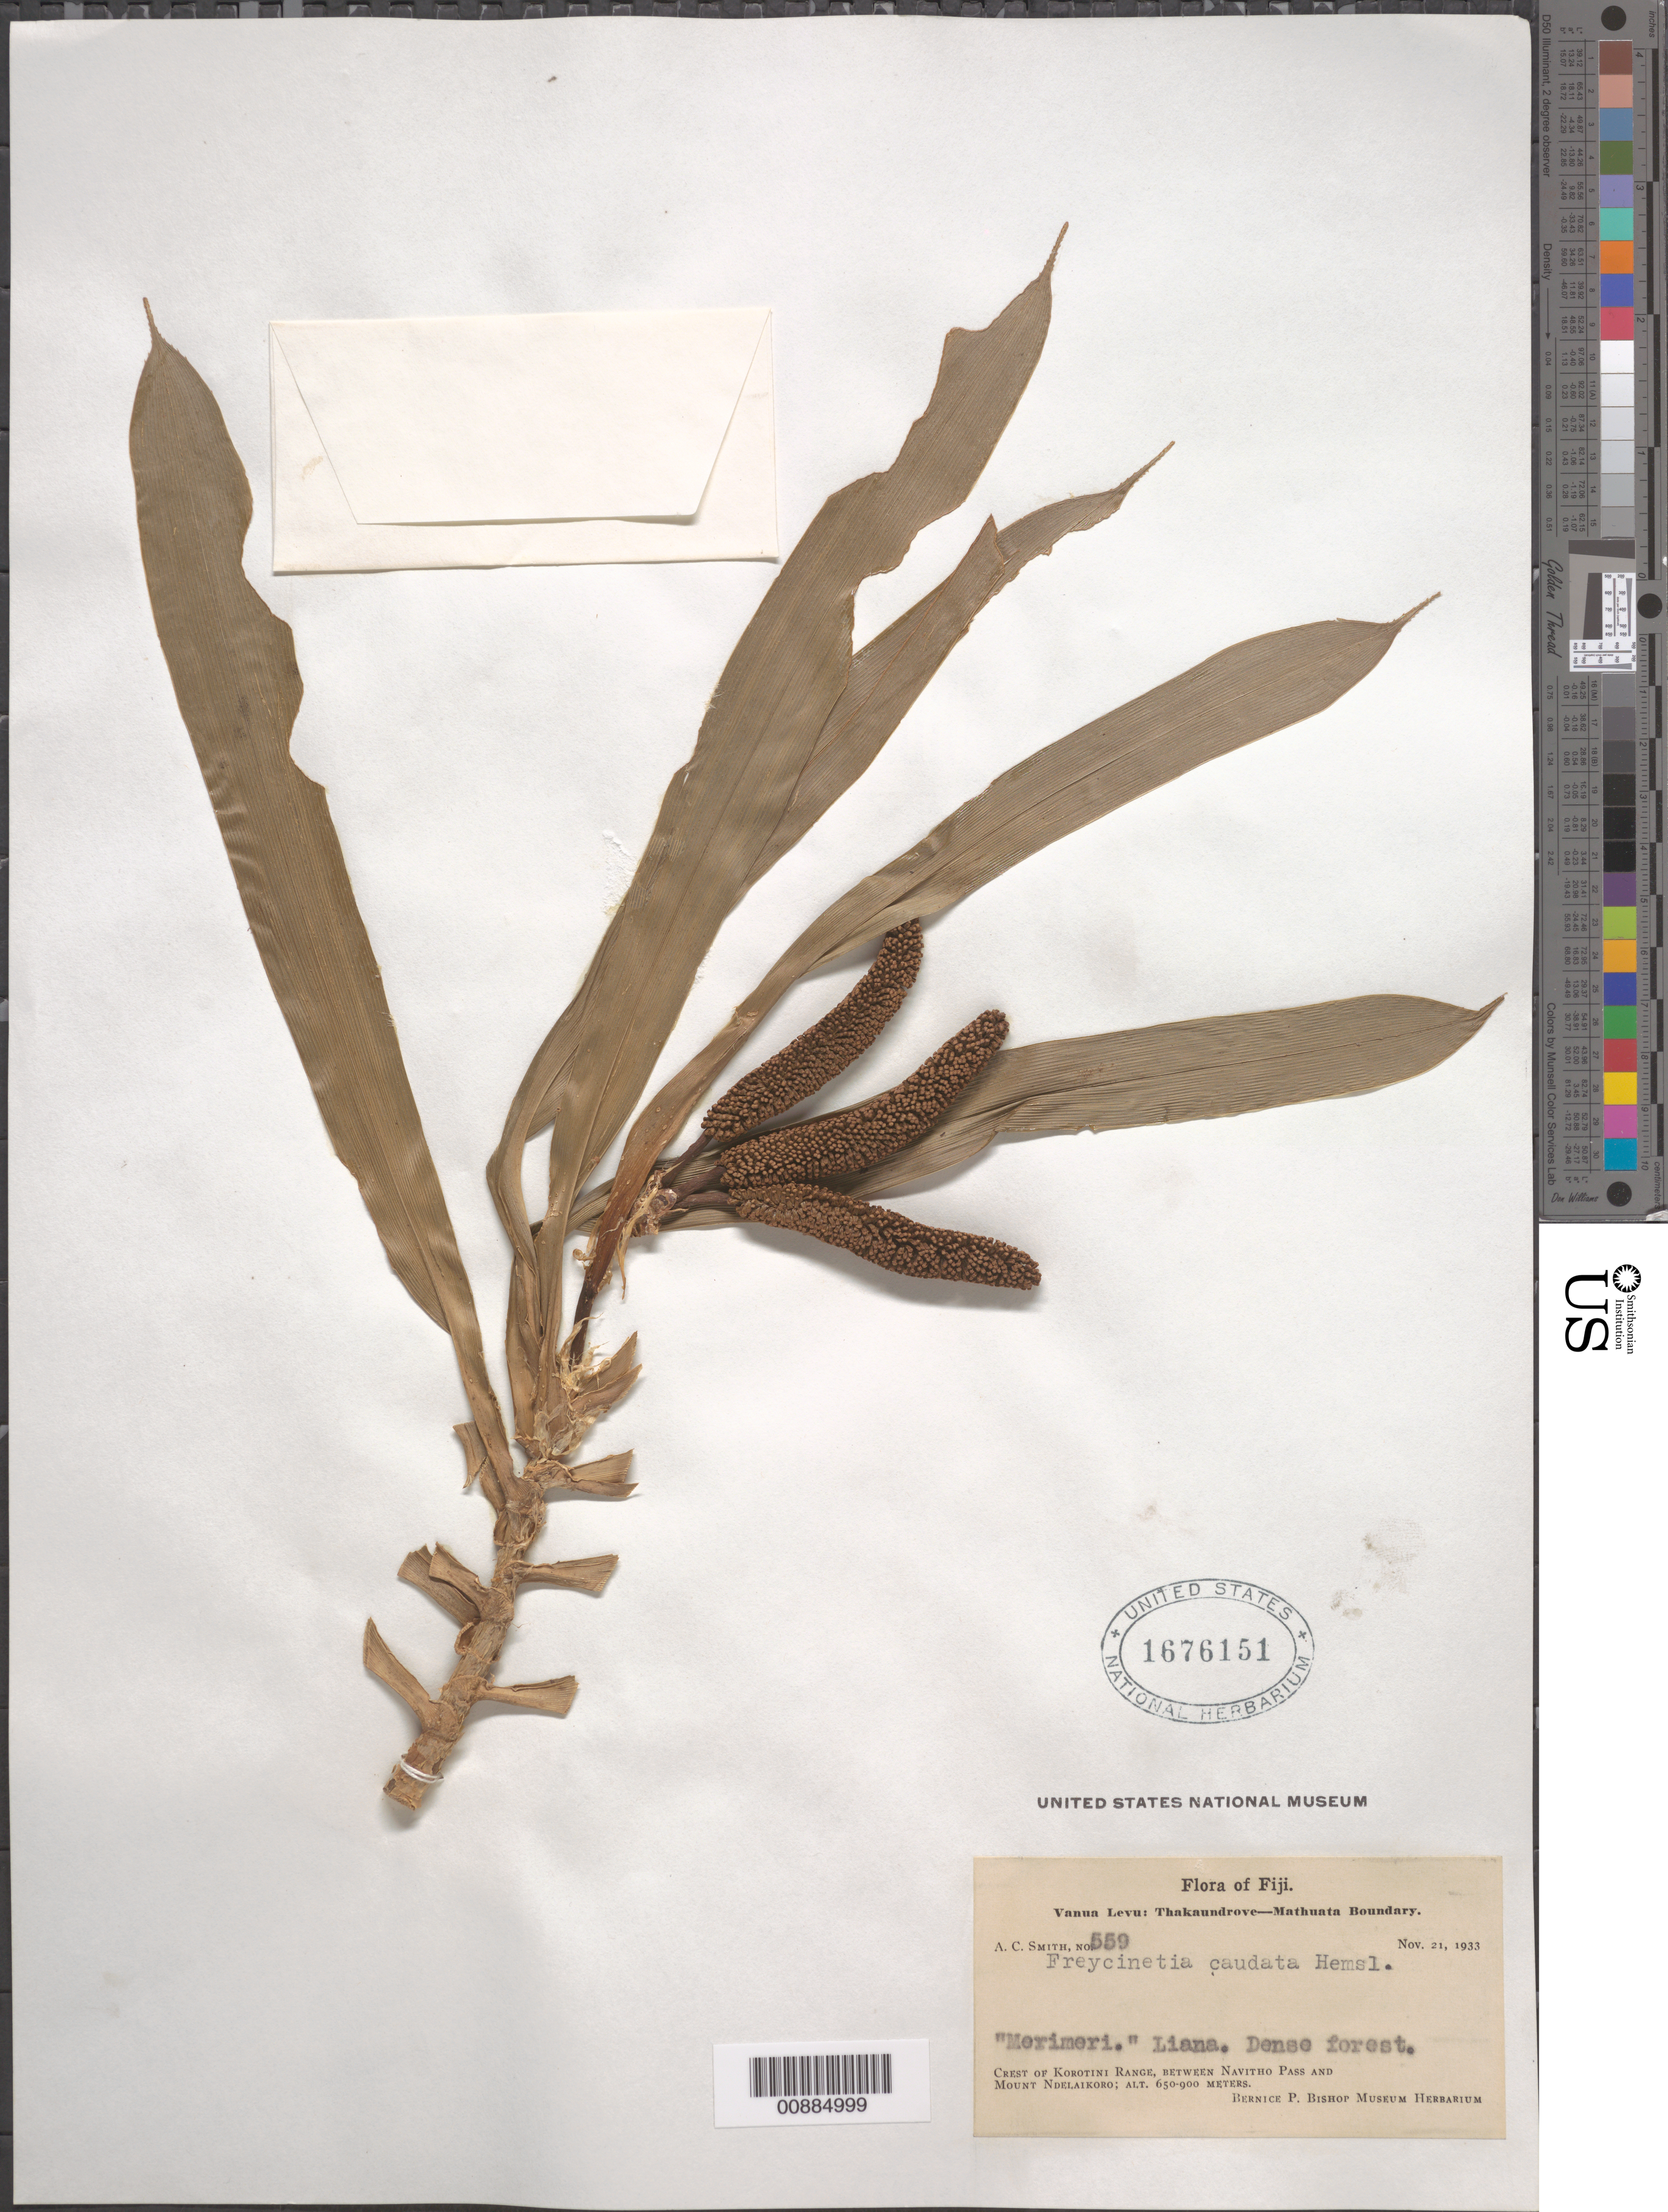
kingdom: Plantae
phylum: Tracheophyta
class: Liliopsida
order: Pandanales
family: Pandanaceae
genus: Freycinetia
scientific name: Freycinetia caudata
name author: Hemsl.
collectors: C. A. Smith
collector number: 559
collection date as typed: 21 Nov 1933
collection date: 1933-11-21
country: Fiji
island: Vanua Levu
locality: Thakaundrove-Mathuata Boundary. Crest of Korotini Range between Navitho Pass and Mount Ndelaikoro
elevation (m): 650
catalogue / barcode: US 1676151